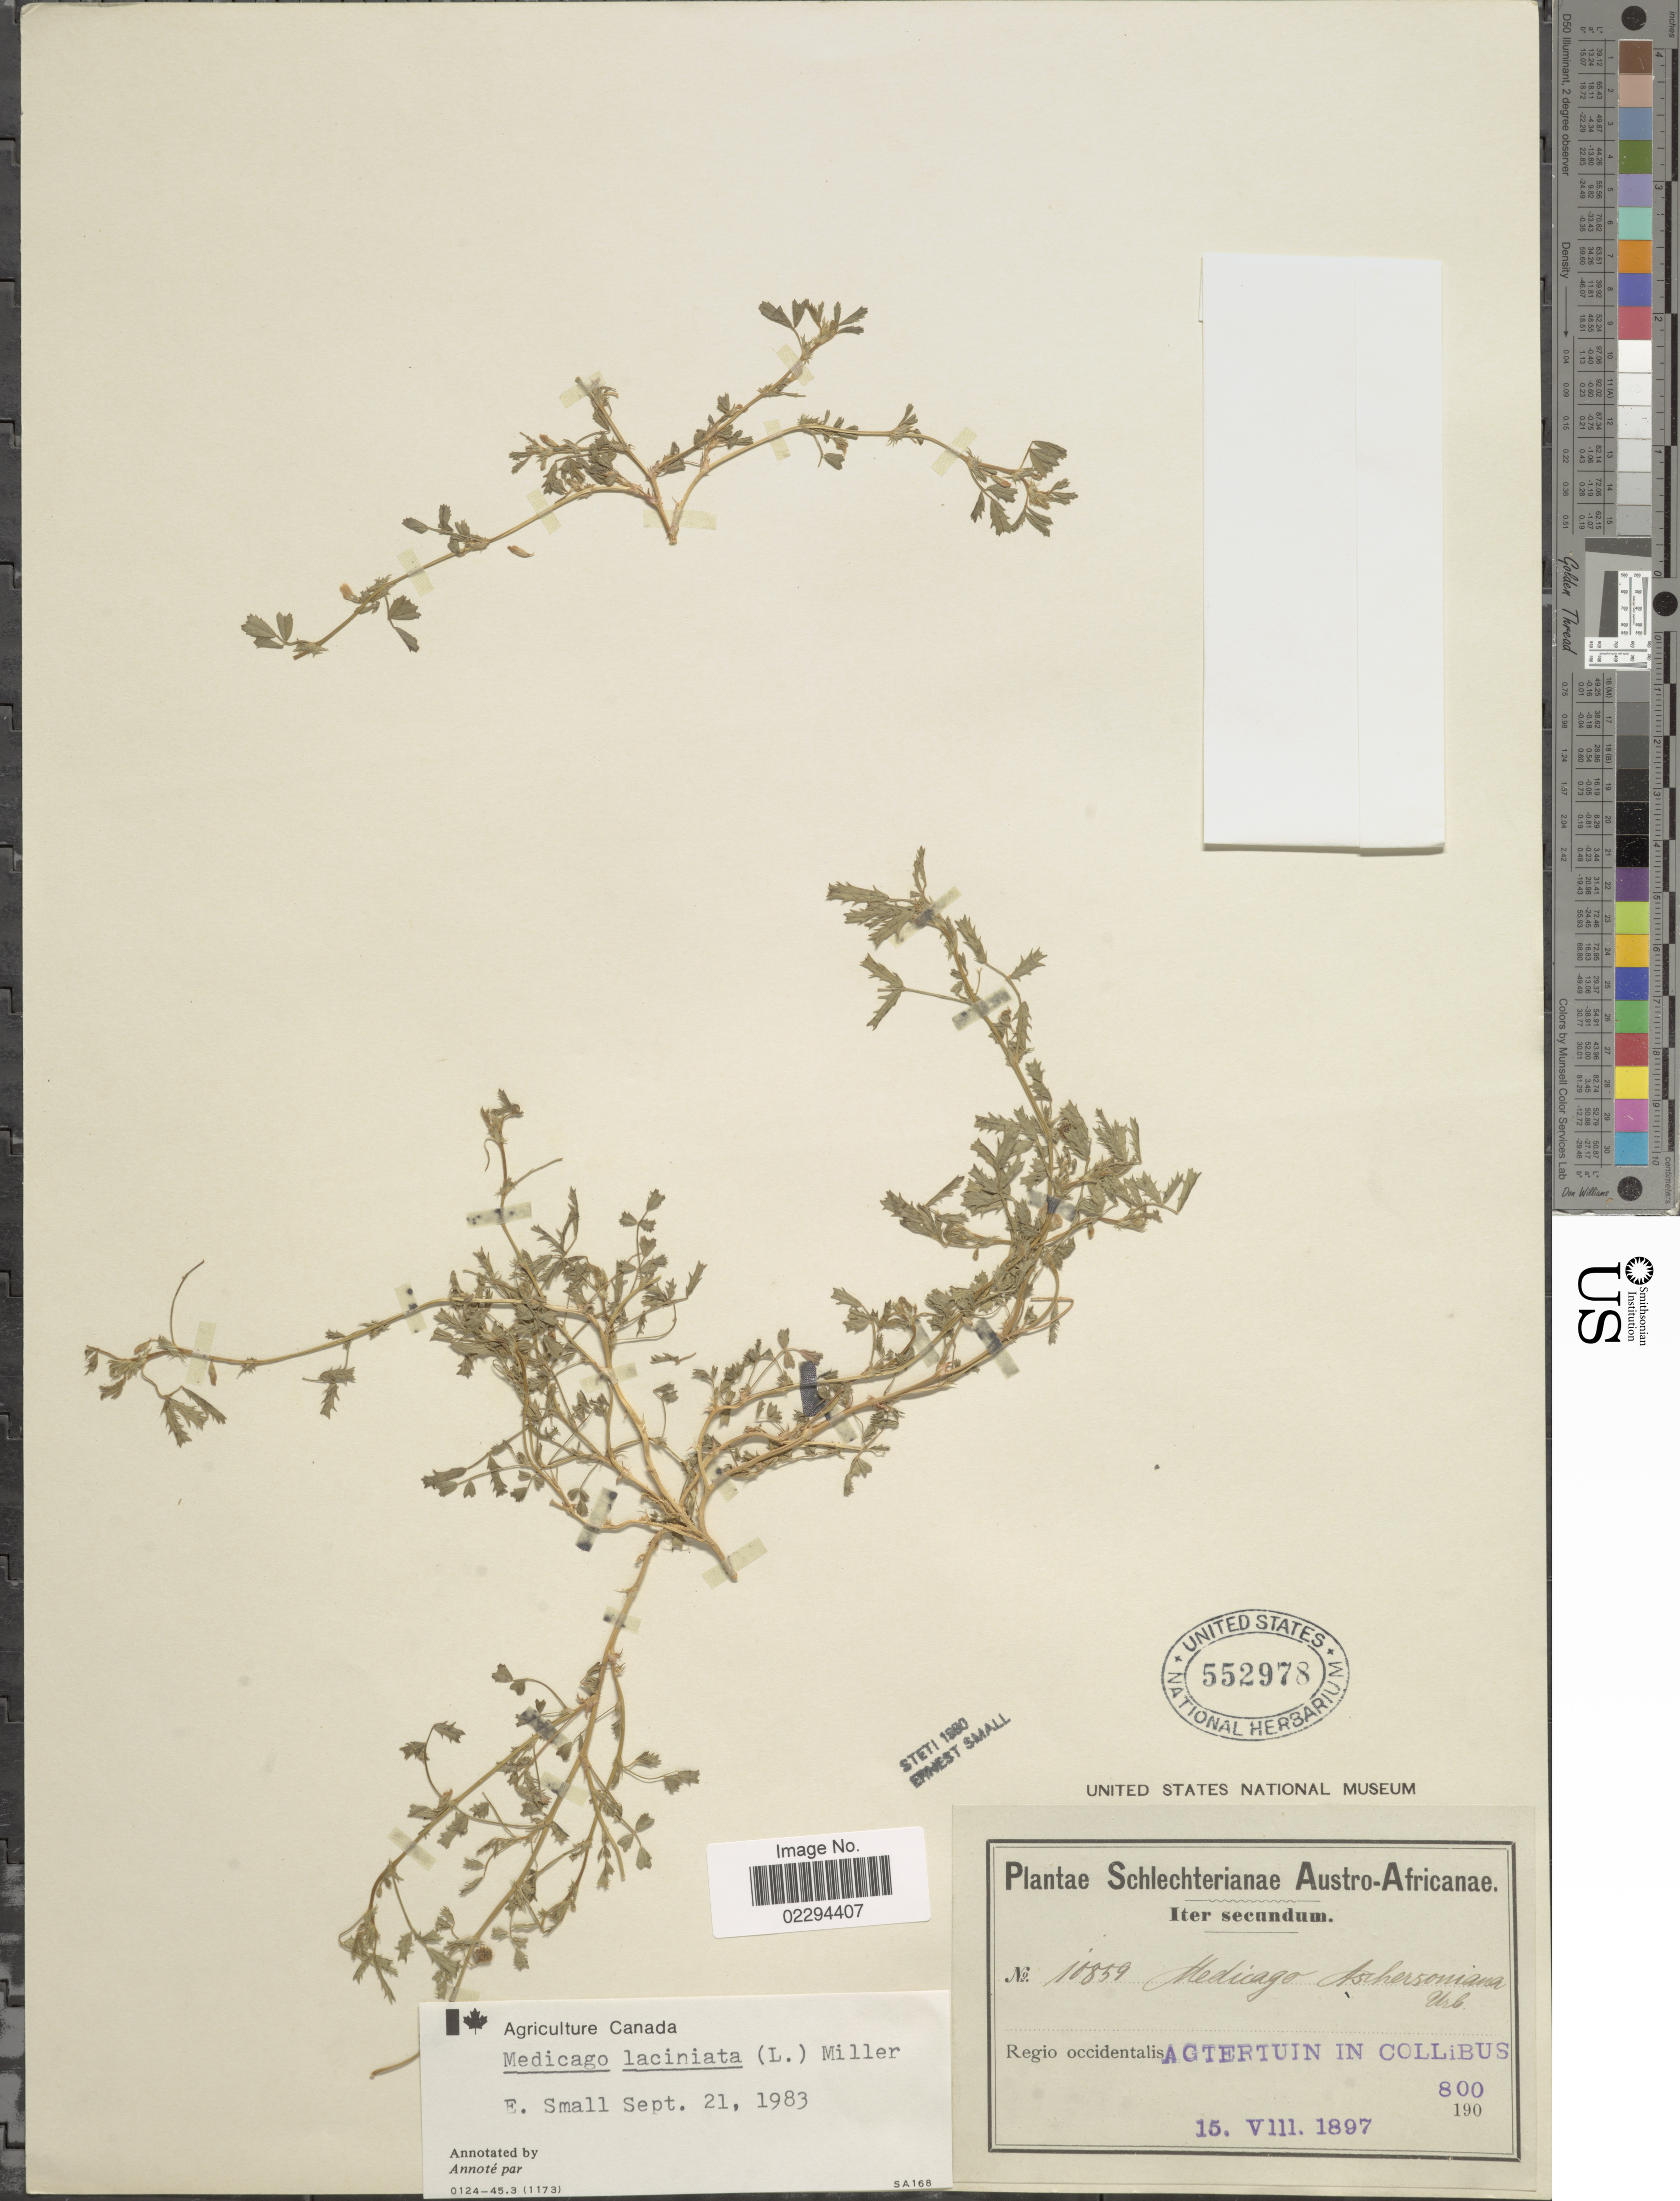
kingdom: Plantae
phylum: Tracheophyta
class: Magnoliopsida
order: Fabales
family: Fabaceae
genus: Medicago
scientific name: Medicago laciniata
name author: (L.) Mill.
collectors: Schlechter, --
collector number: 10859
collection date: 1897-08-15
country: South Africa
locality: Austro-Africanae. Regio occidentalis Agtertuin in collibus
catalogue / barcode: US 552978